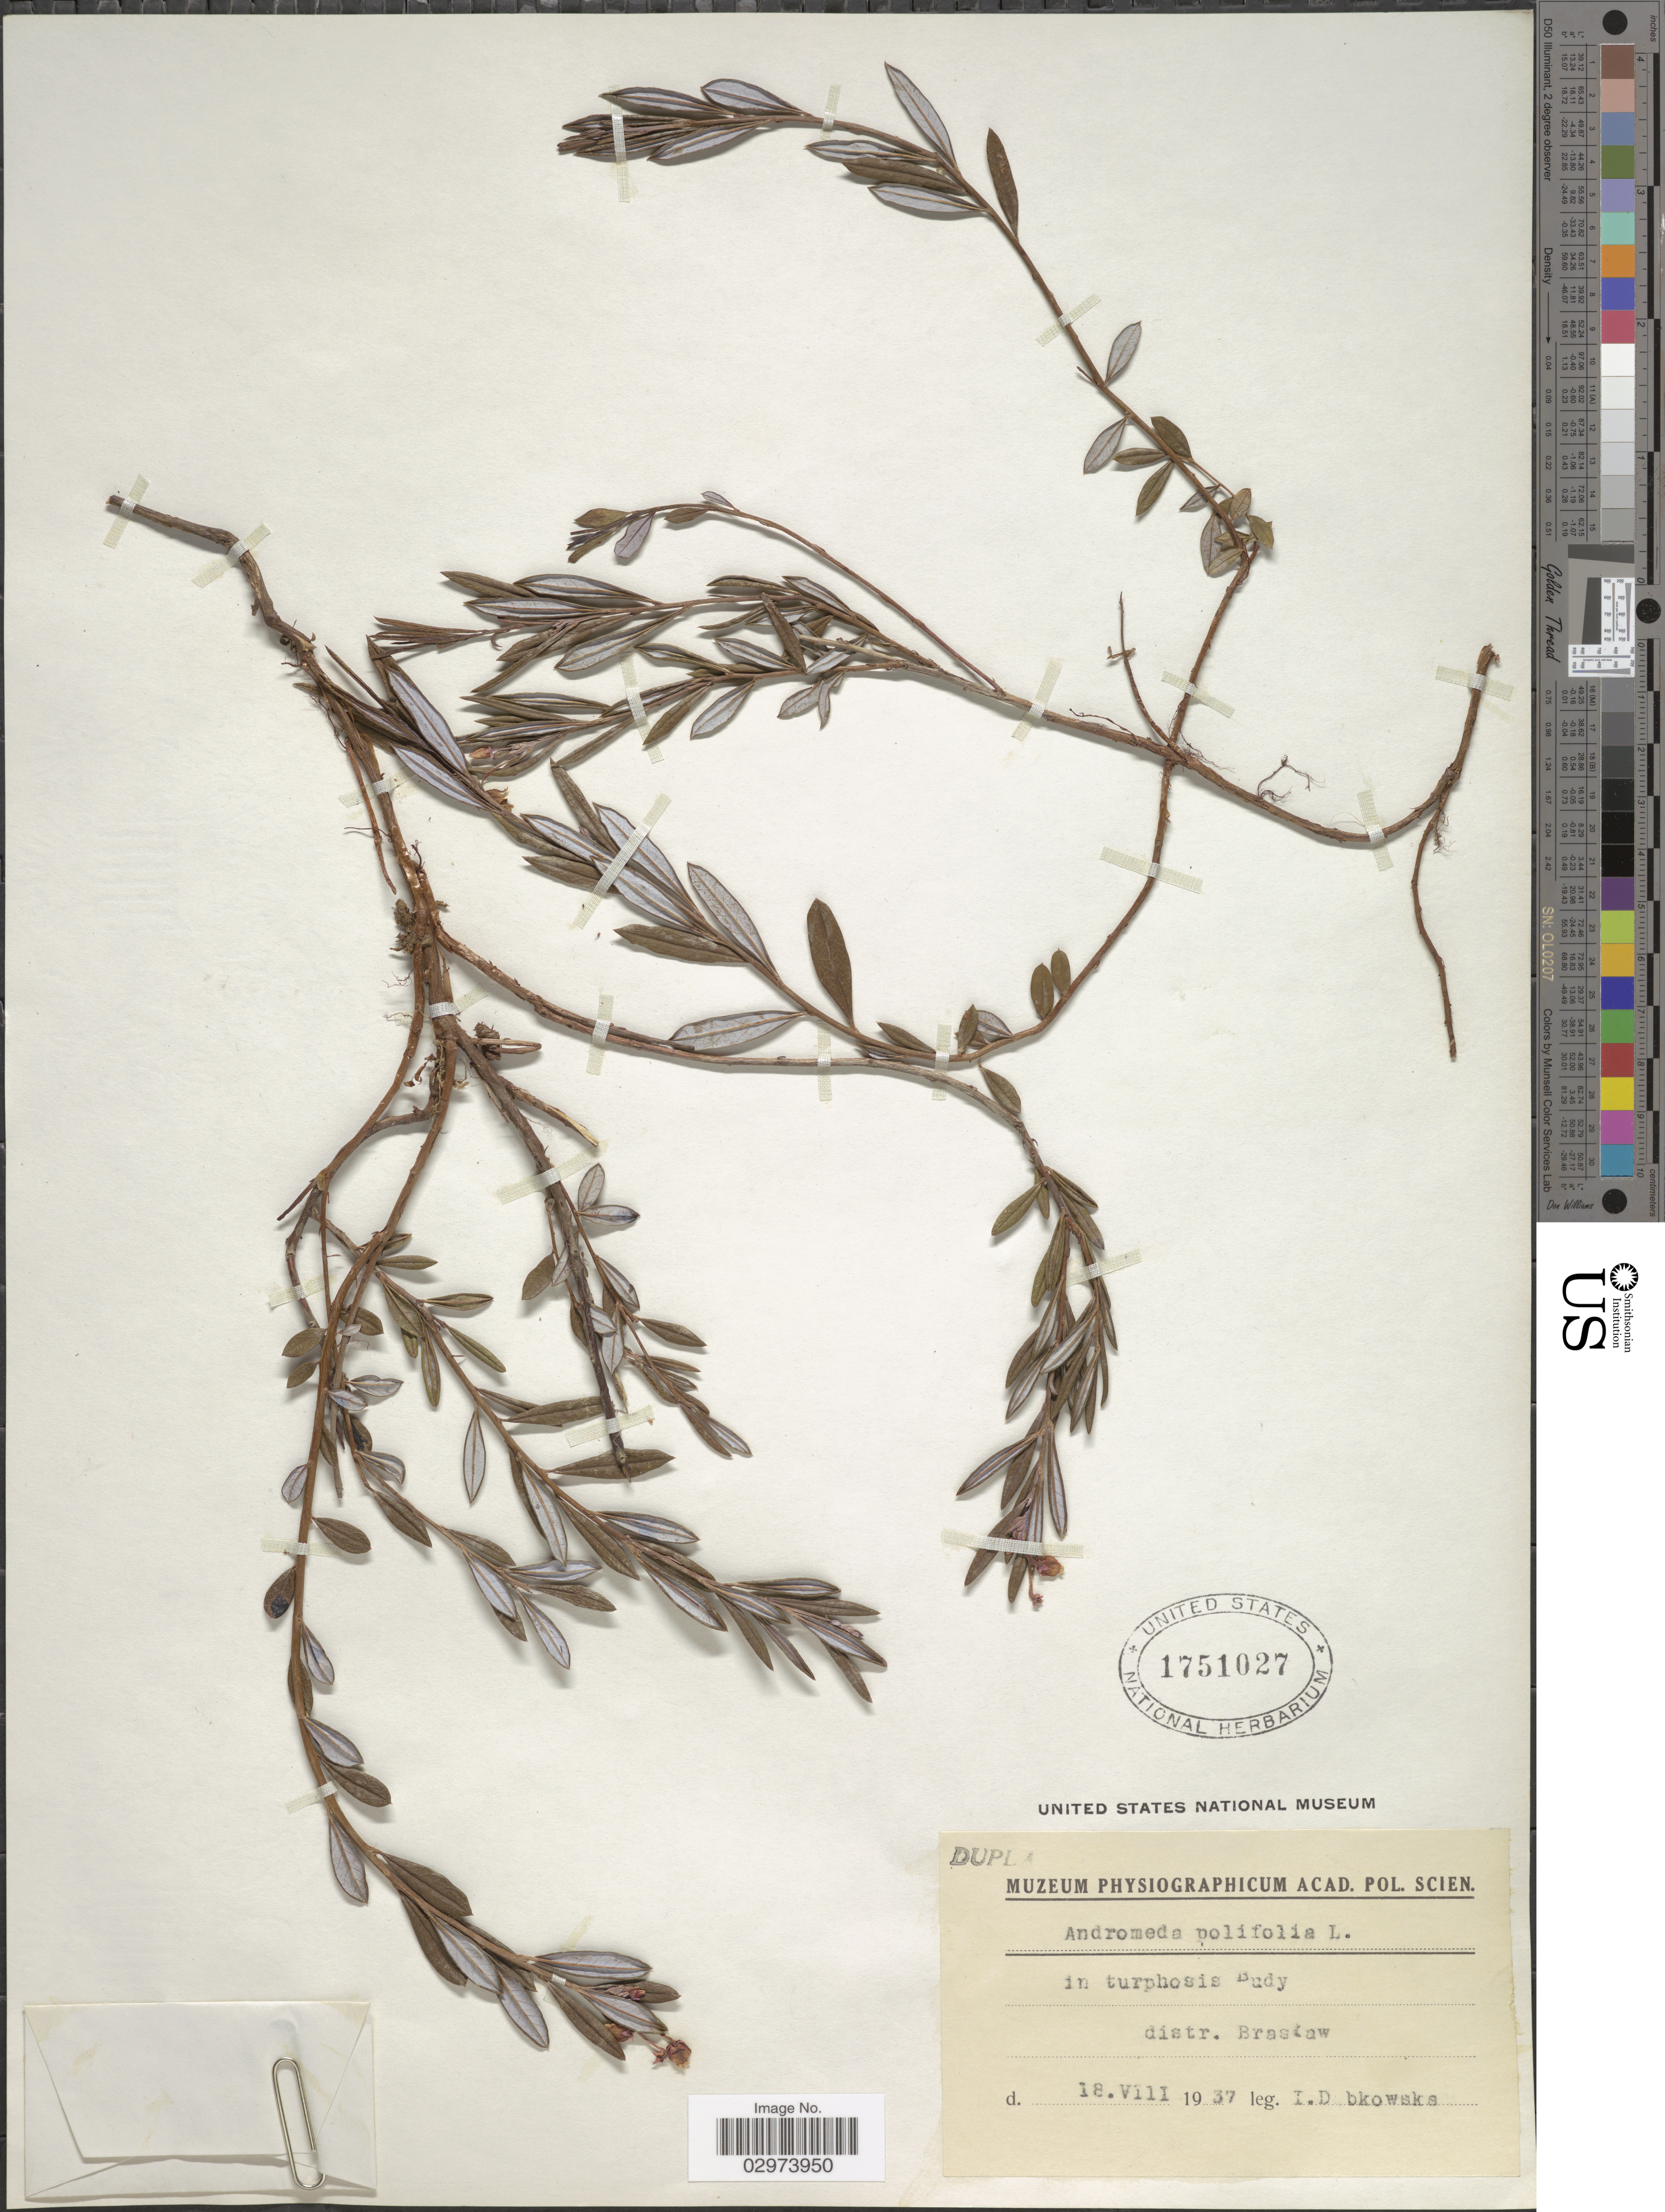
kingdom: Plantae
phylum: Tracheophyta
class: Magnoliopsida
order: Ericales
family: Ericaceae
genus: Andromeda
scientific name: Andromeda polifolia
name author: L.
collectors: I. Dabkowska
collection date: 1937-08-18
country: Belarus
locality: In turphosis Budy, distr. Braslaw.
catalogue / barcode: US 1751027